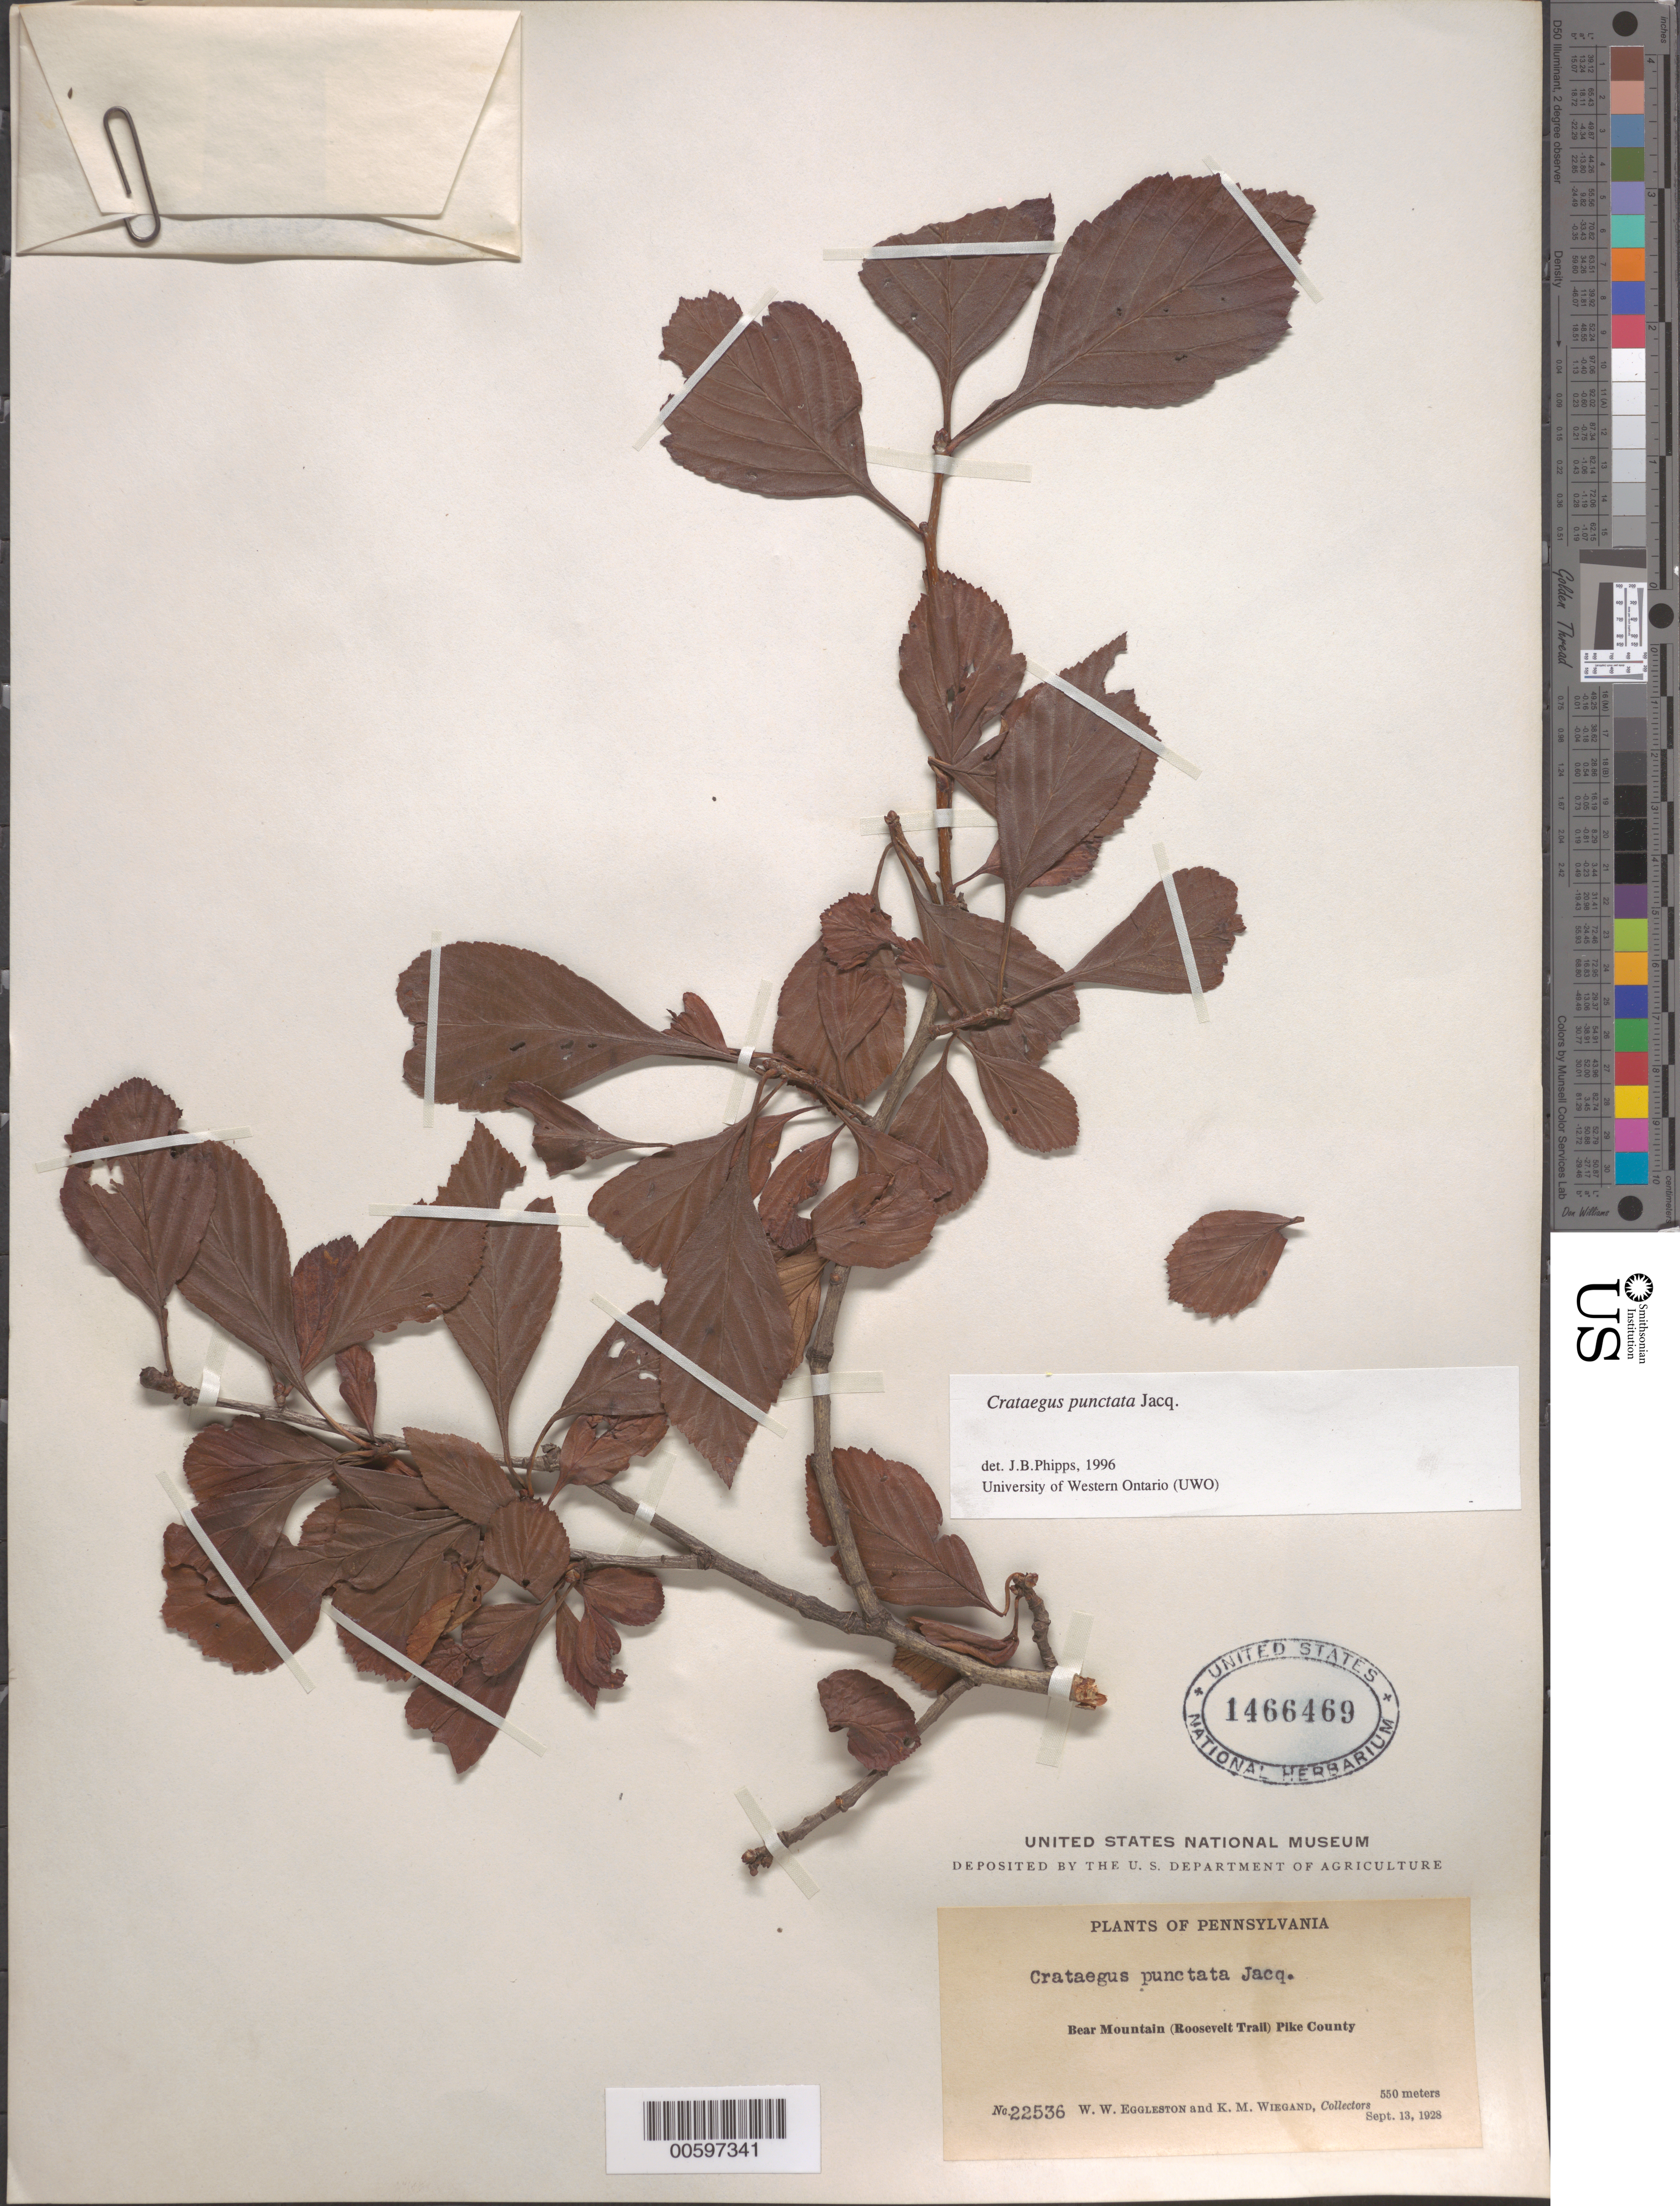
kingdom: Plantae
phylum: Tracheophyta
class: Magnoliopsida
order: Rosales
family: Rosaceae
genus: Crataegus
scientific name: Crataegus punctata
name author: Jacq.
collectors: W. W. Eggleston & K. M. Wiegand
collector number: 22536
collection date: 1928-09-13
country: United States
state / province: Pennsylvania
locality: Bear Mountain (Roosevelt Trail) Pike County.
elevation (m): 550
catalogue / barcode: US 1466469